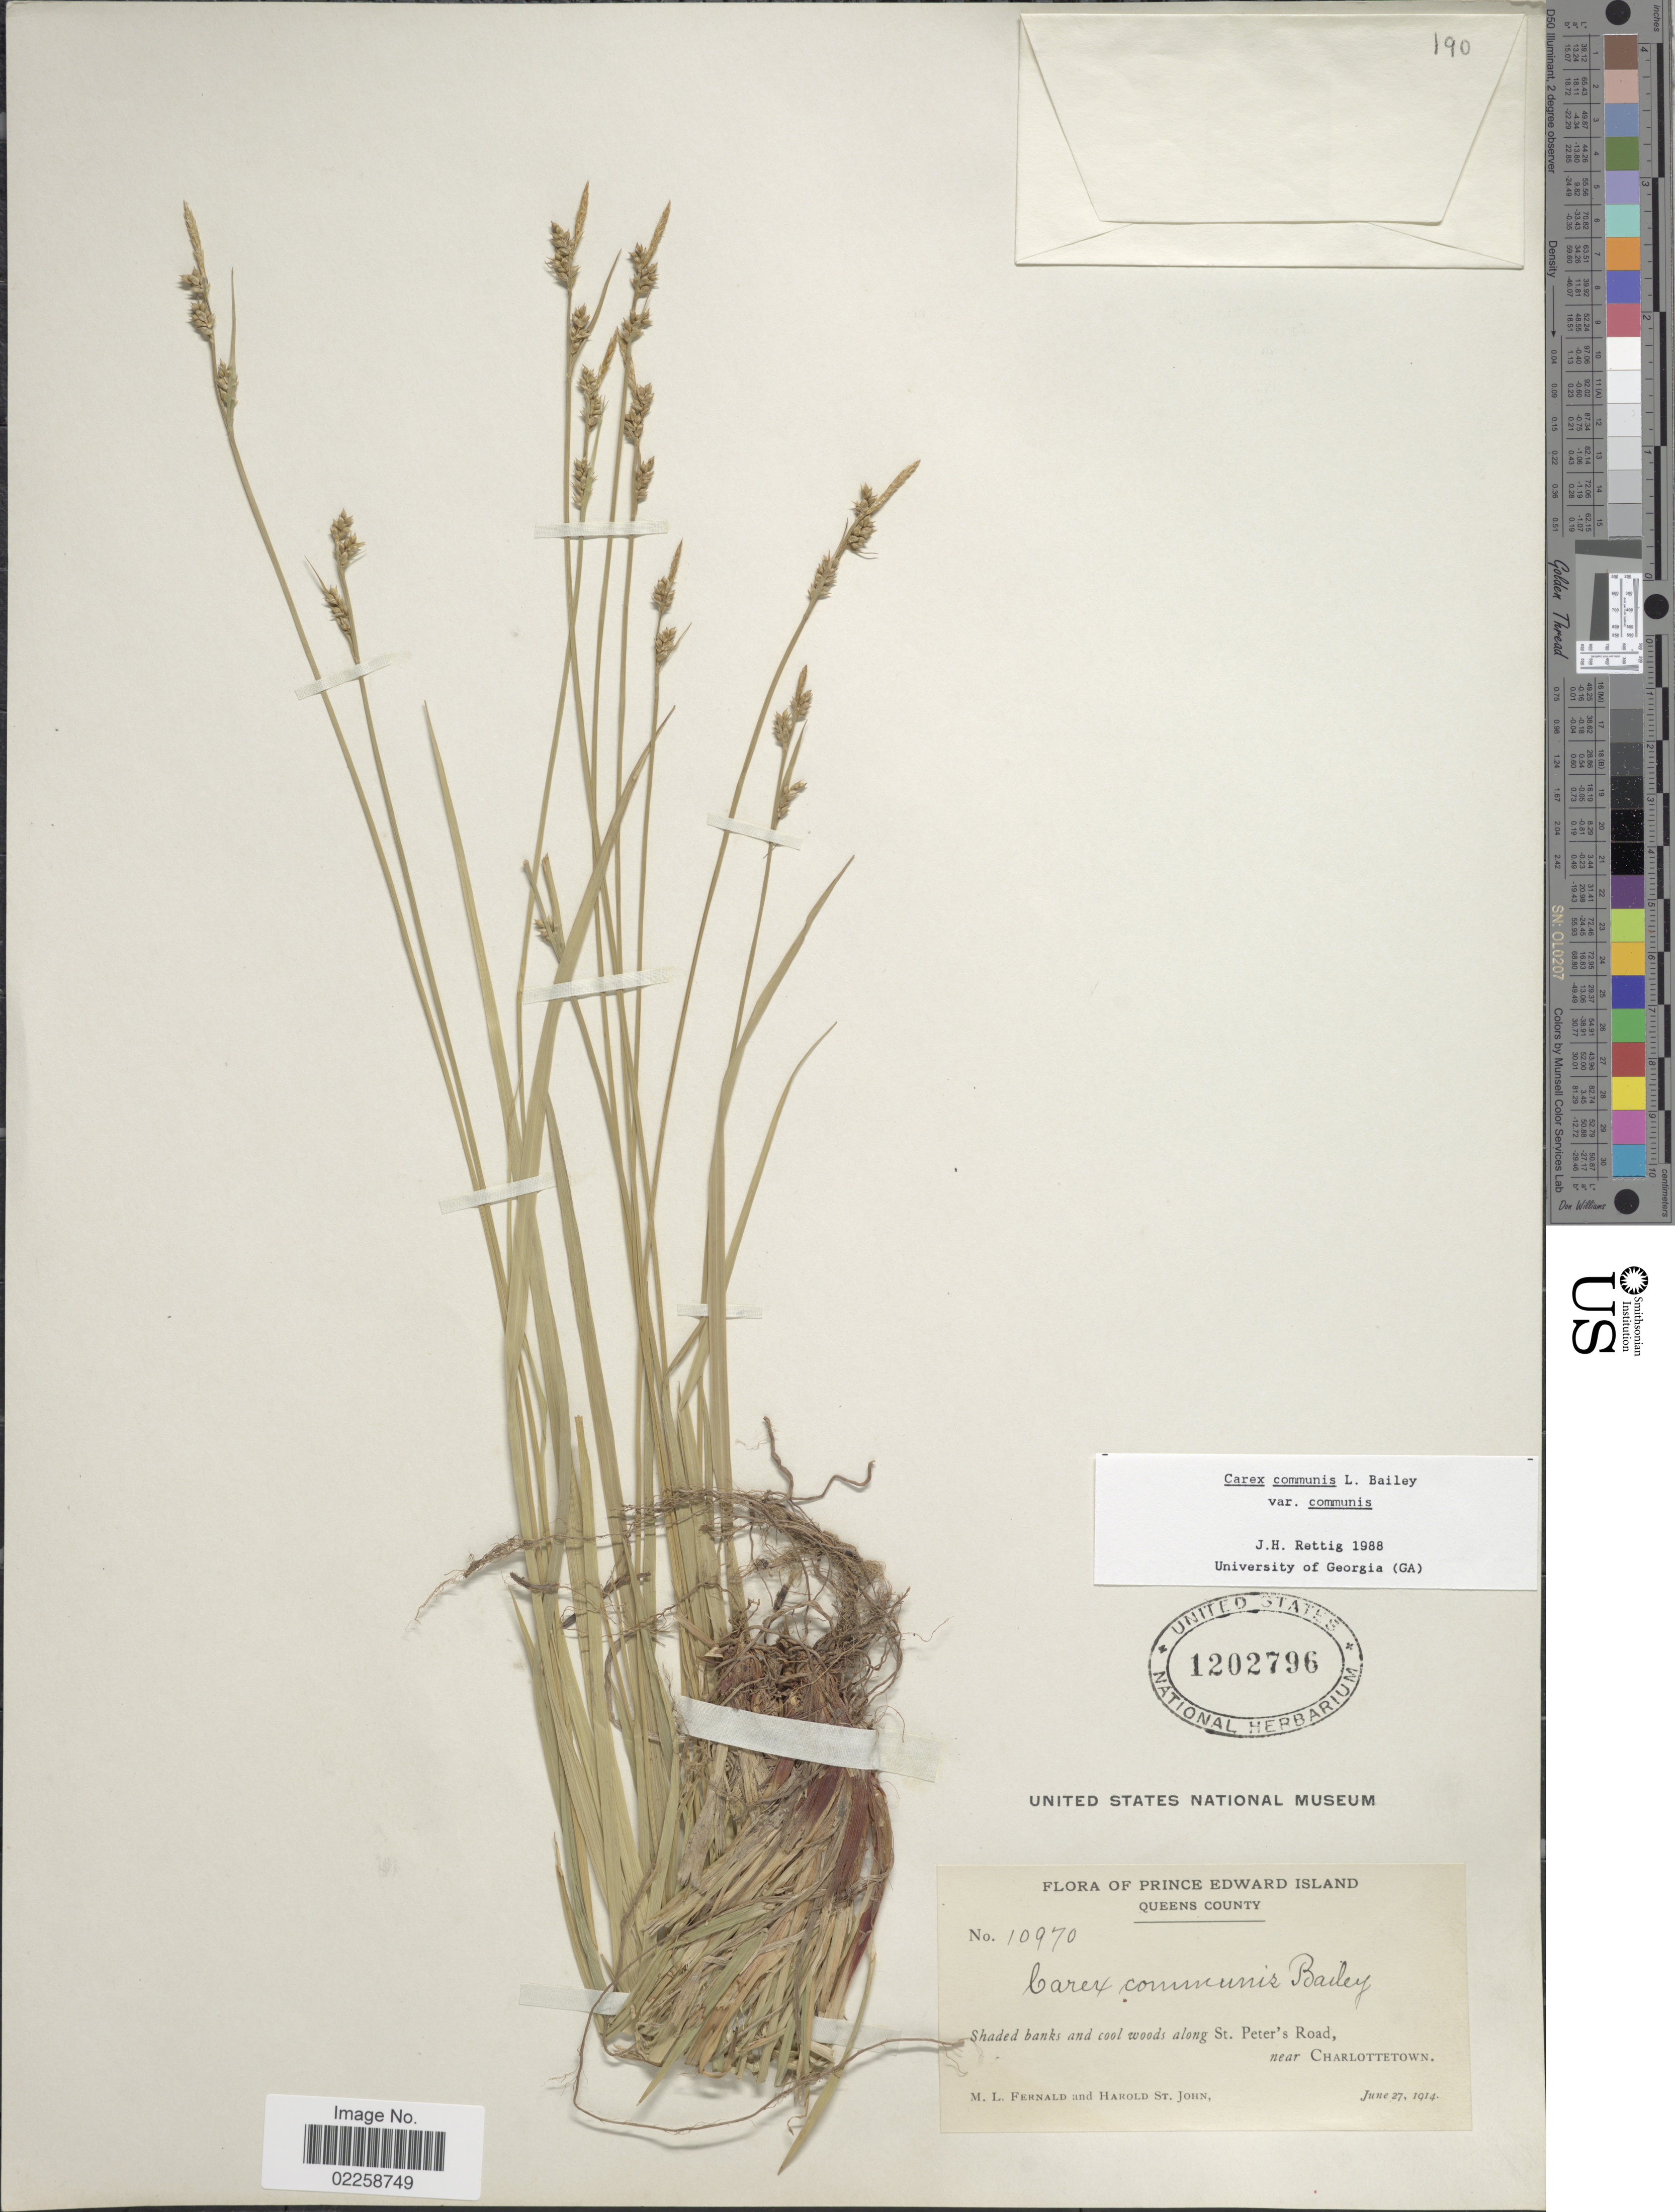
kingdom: Plantae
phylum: Tracheophyta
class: Liliopsida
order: Poales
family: Cyperaceae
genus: Carex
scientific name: Carex communis var. communis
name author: L.H. Bailey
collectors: M. L. Fernald & H. St. John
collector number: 10970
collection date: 1914-06-27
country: Canada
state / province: Prince Edward Island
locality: Prince Edward Island, Queens County, Shaded bansk and cool woods along St. Peter's Road, near Charlottetown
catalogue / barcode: US 1202796